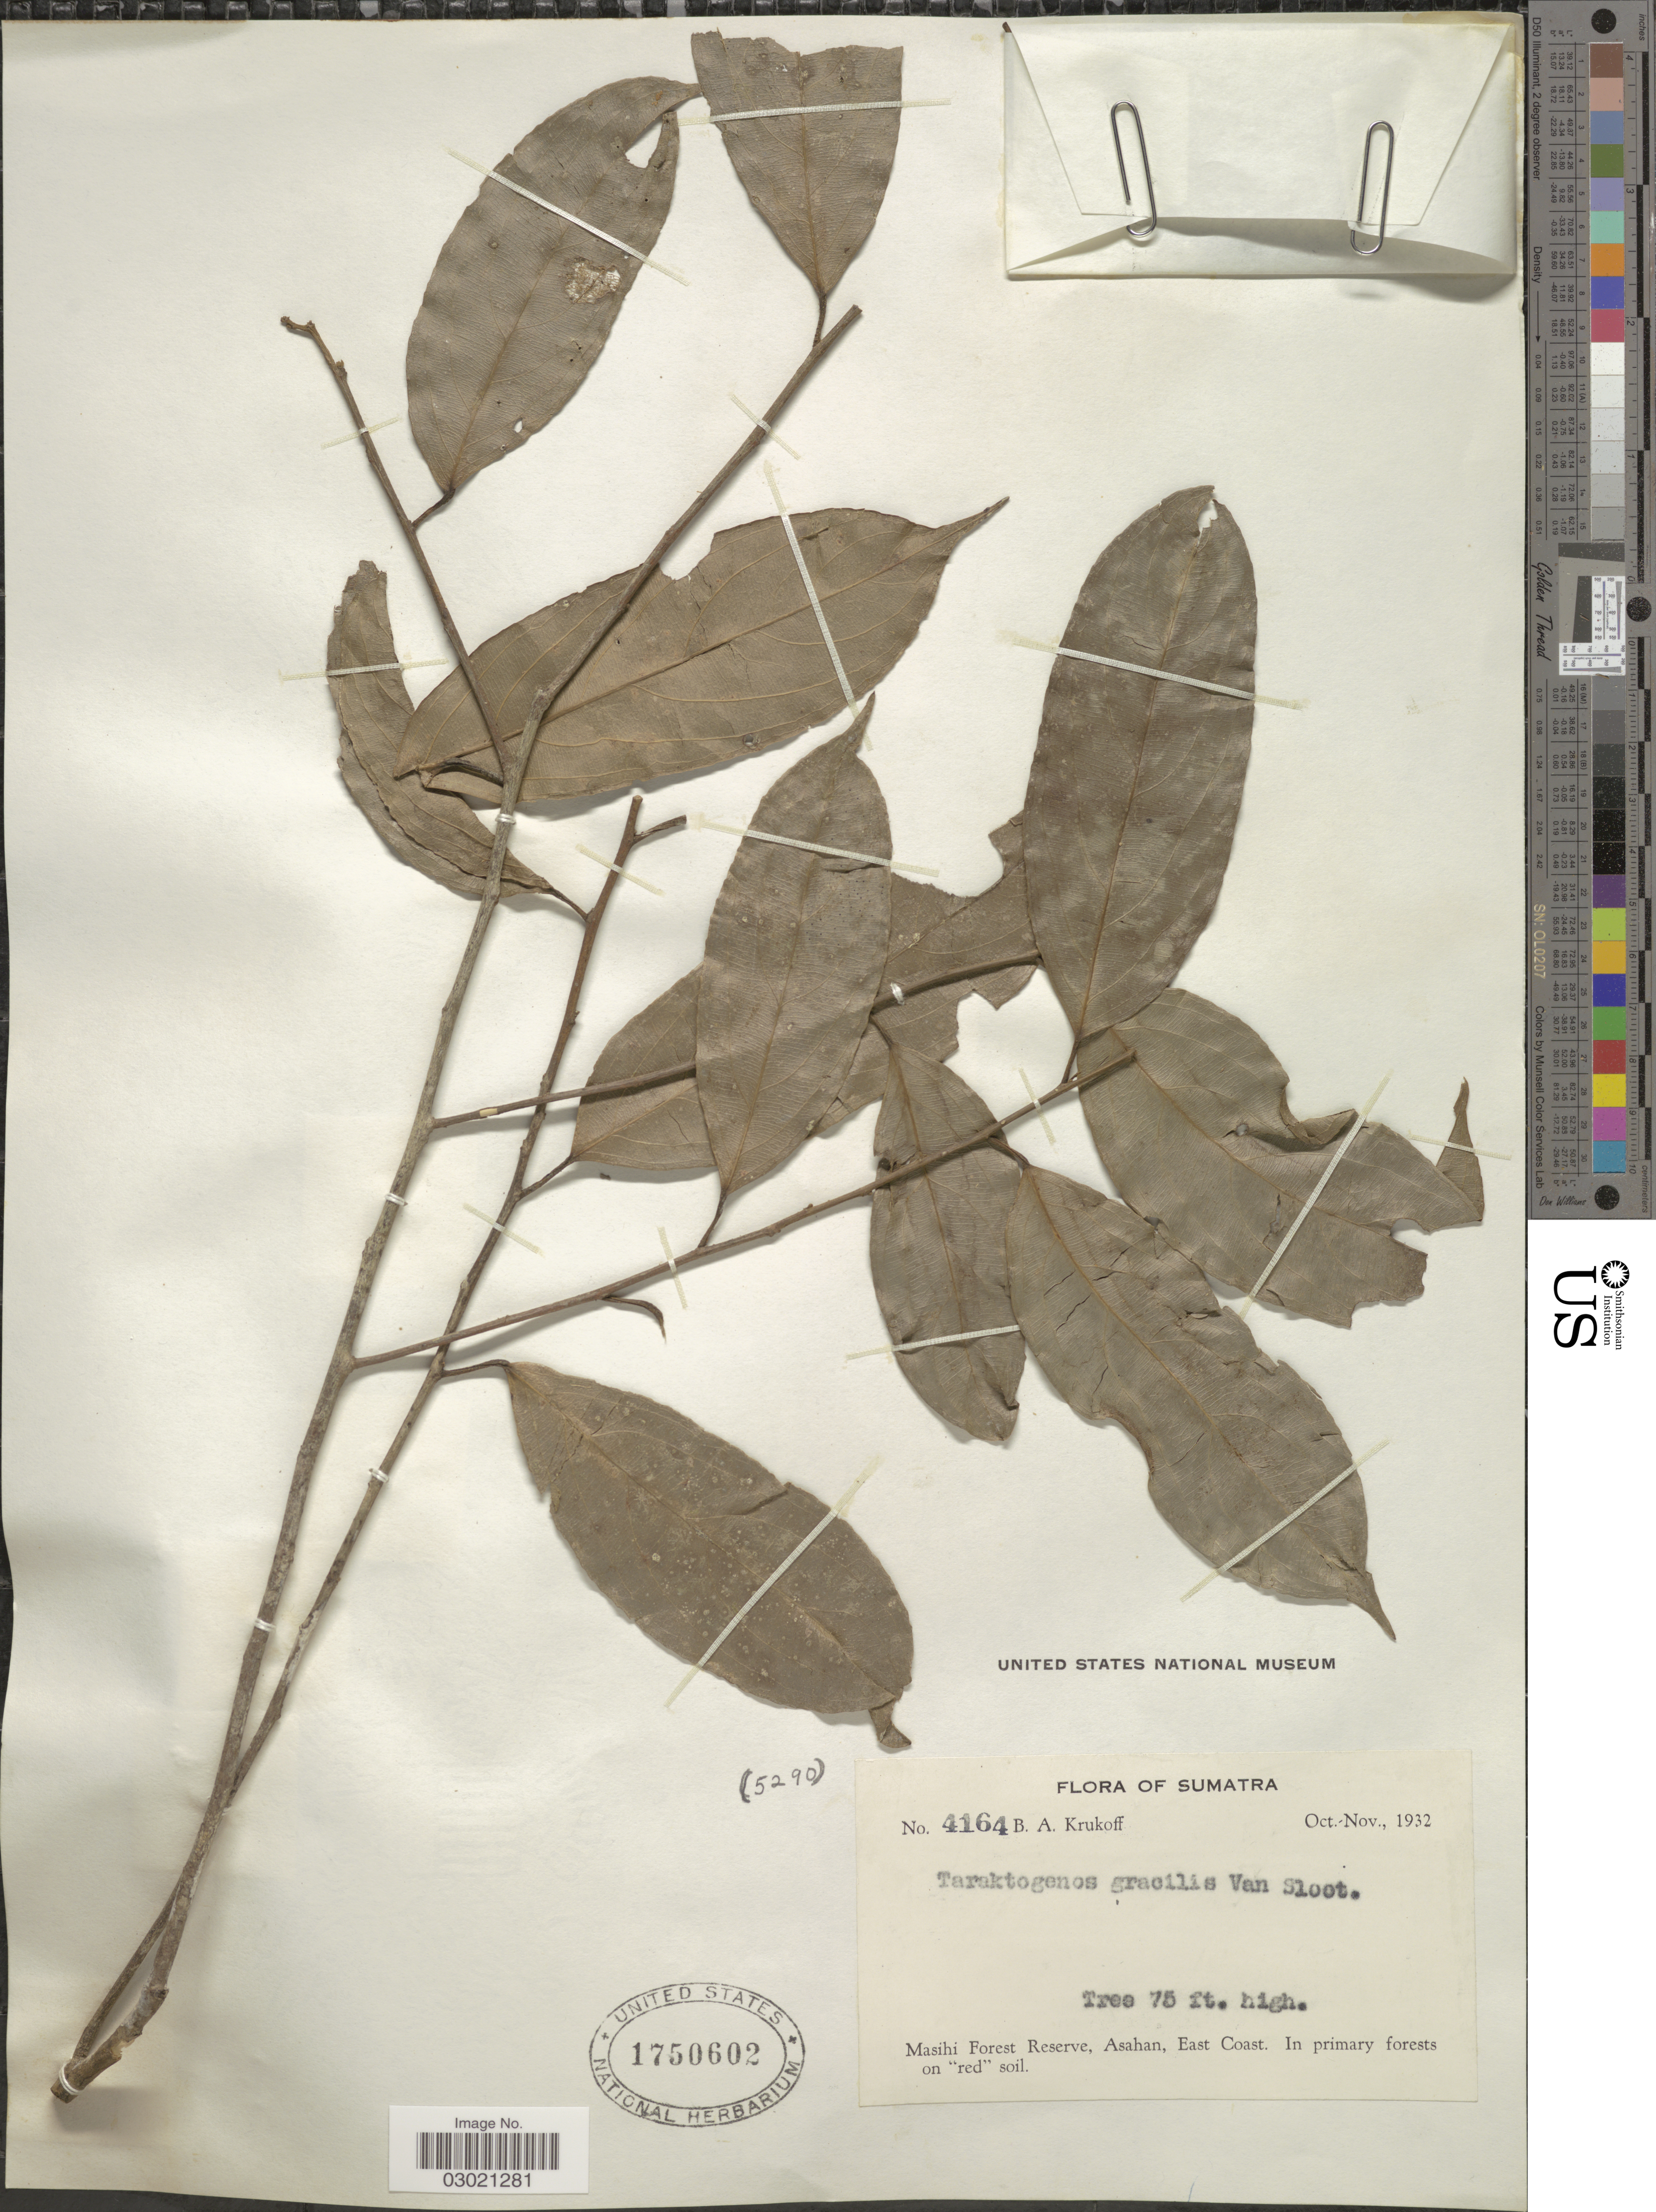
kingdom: Plantae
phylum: Tracheophyta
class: Magnoliopsida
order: Malpighiales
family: Achariaceae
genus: Hydnocarpus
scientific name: Hydnocarpus gracilis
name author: Slooten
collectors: B. A. Krukoff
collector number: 4164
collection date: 1932-10/1932-11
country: Indonesia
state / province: Sumatra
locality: Masihi Forest Reserve, Asahan, East Coast.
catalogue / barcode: US 1750602